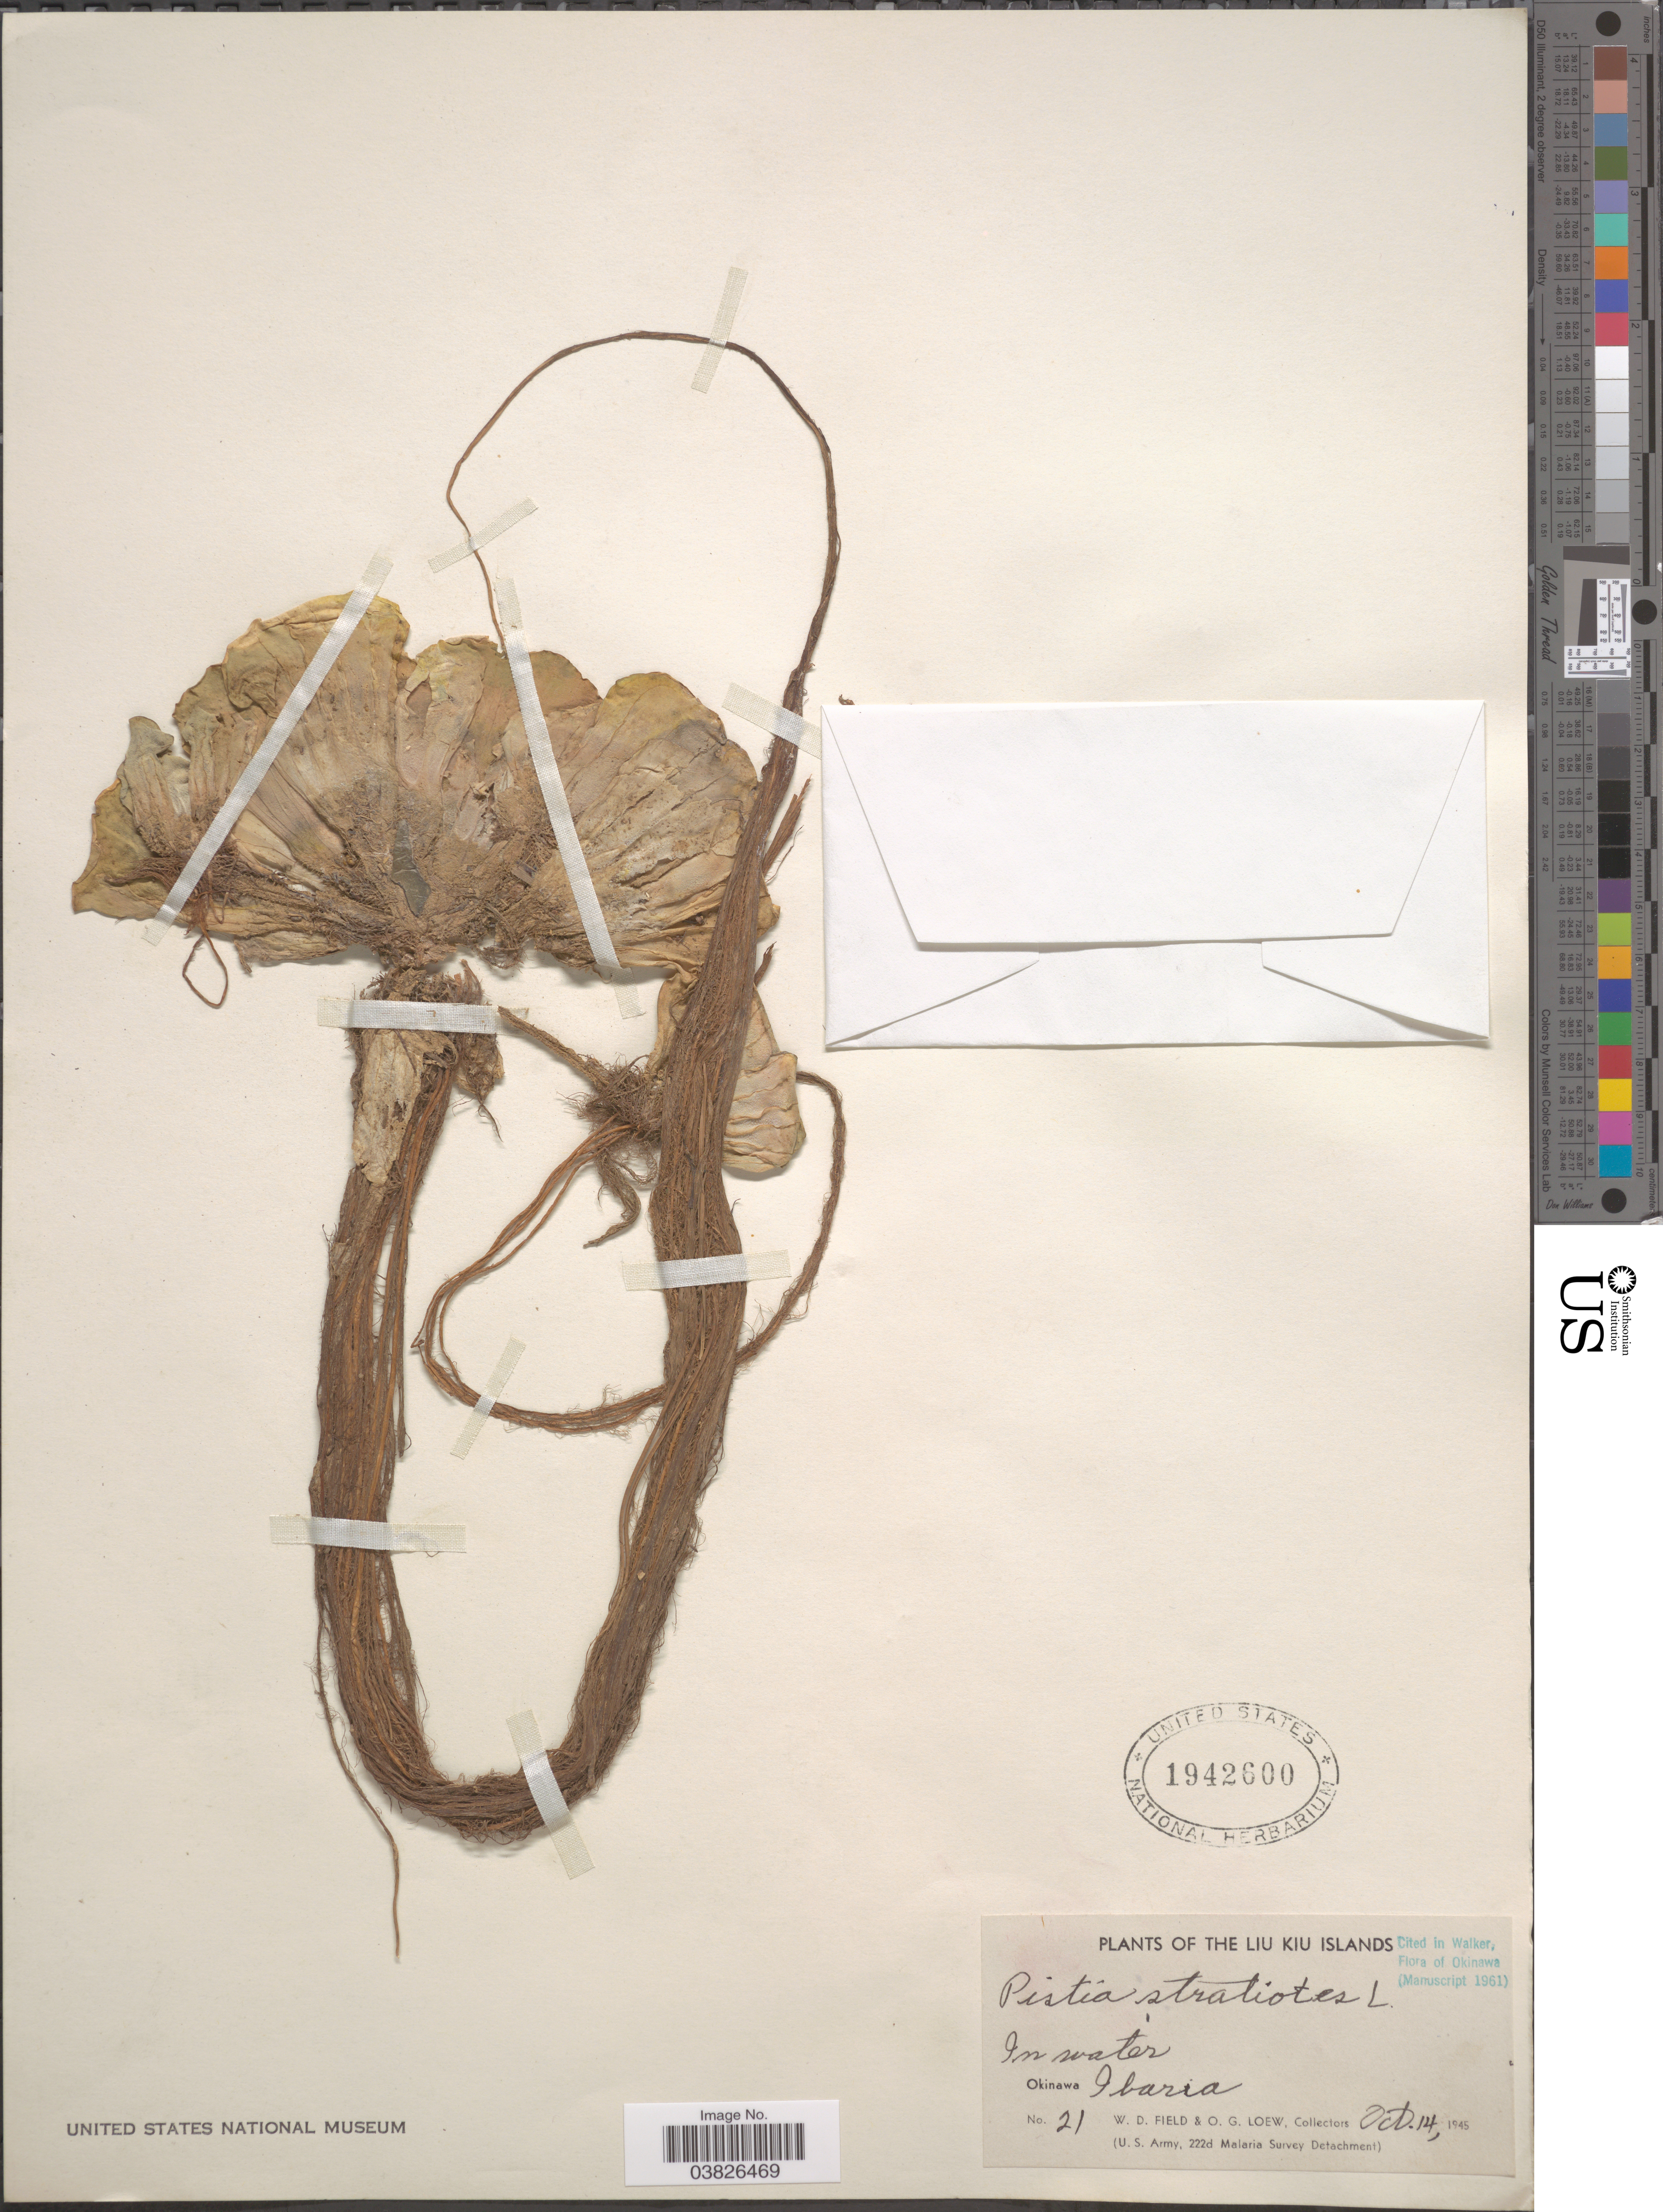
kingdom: Plantae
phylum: Tracheophyta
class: Liliopsida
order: Alismatales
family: Araceae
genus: Pistia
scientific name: Pistia stratiotes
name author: L.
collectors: W. D. Field & O. G. Loew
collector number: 21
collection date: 1945-10-14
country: Japan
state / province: Okinawa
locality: The Liu Kiu Islands. Ibaria.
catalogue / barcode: US 1942600